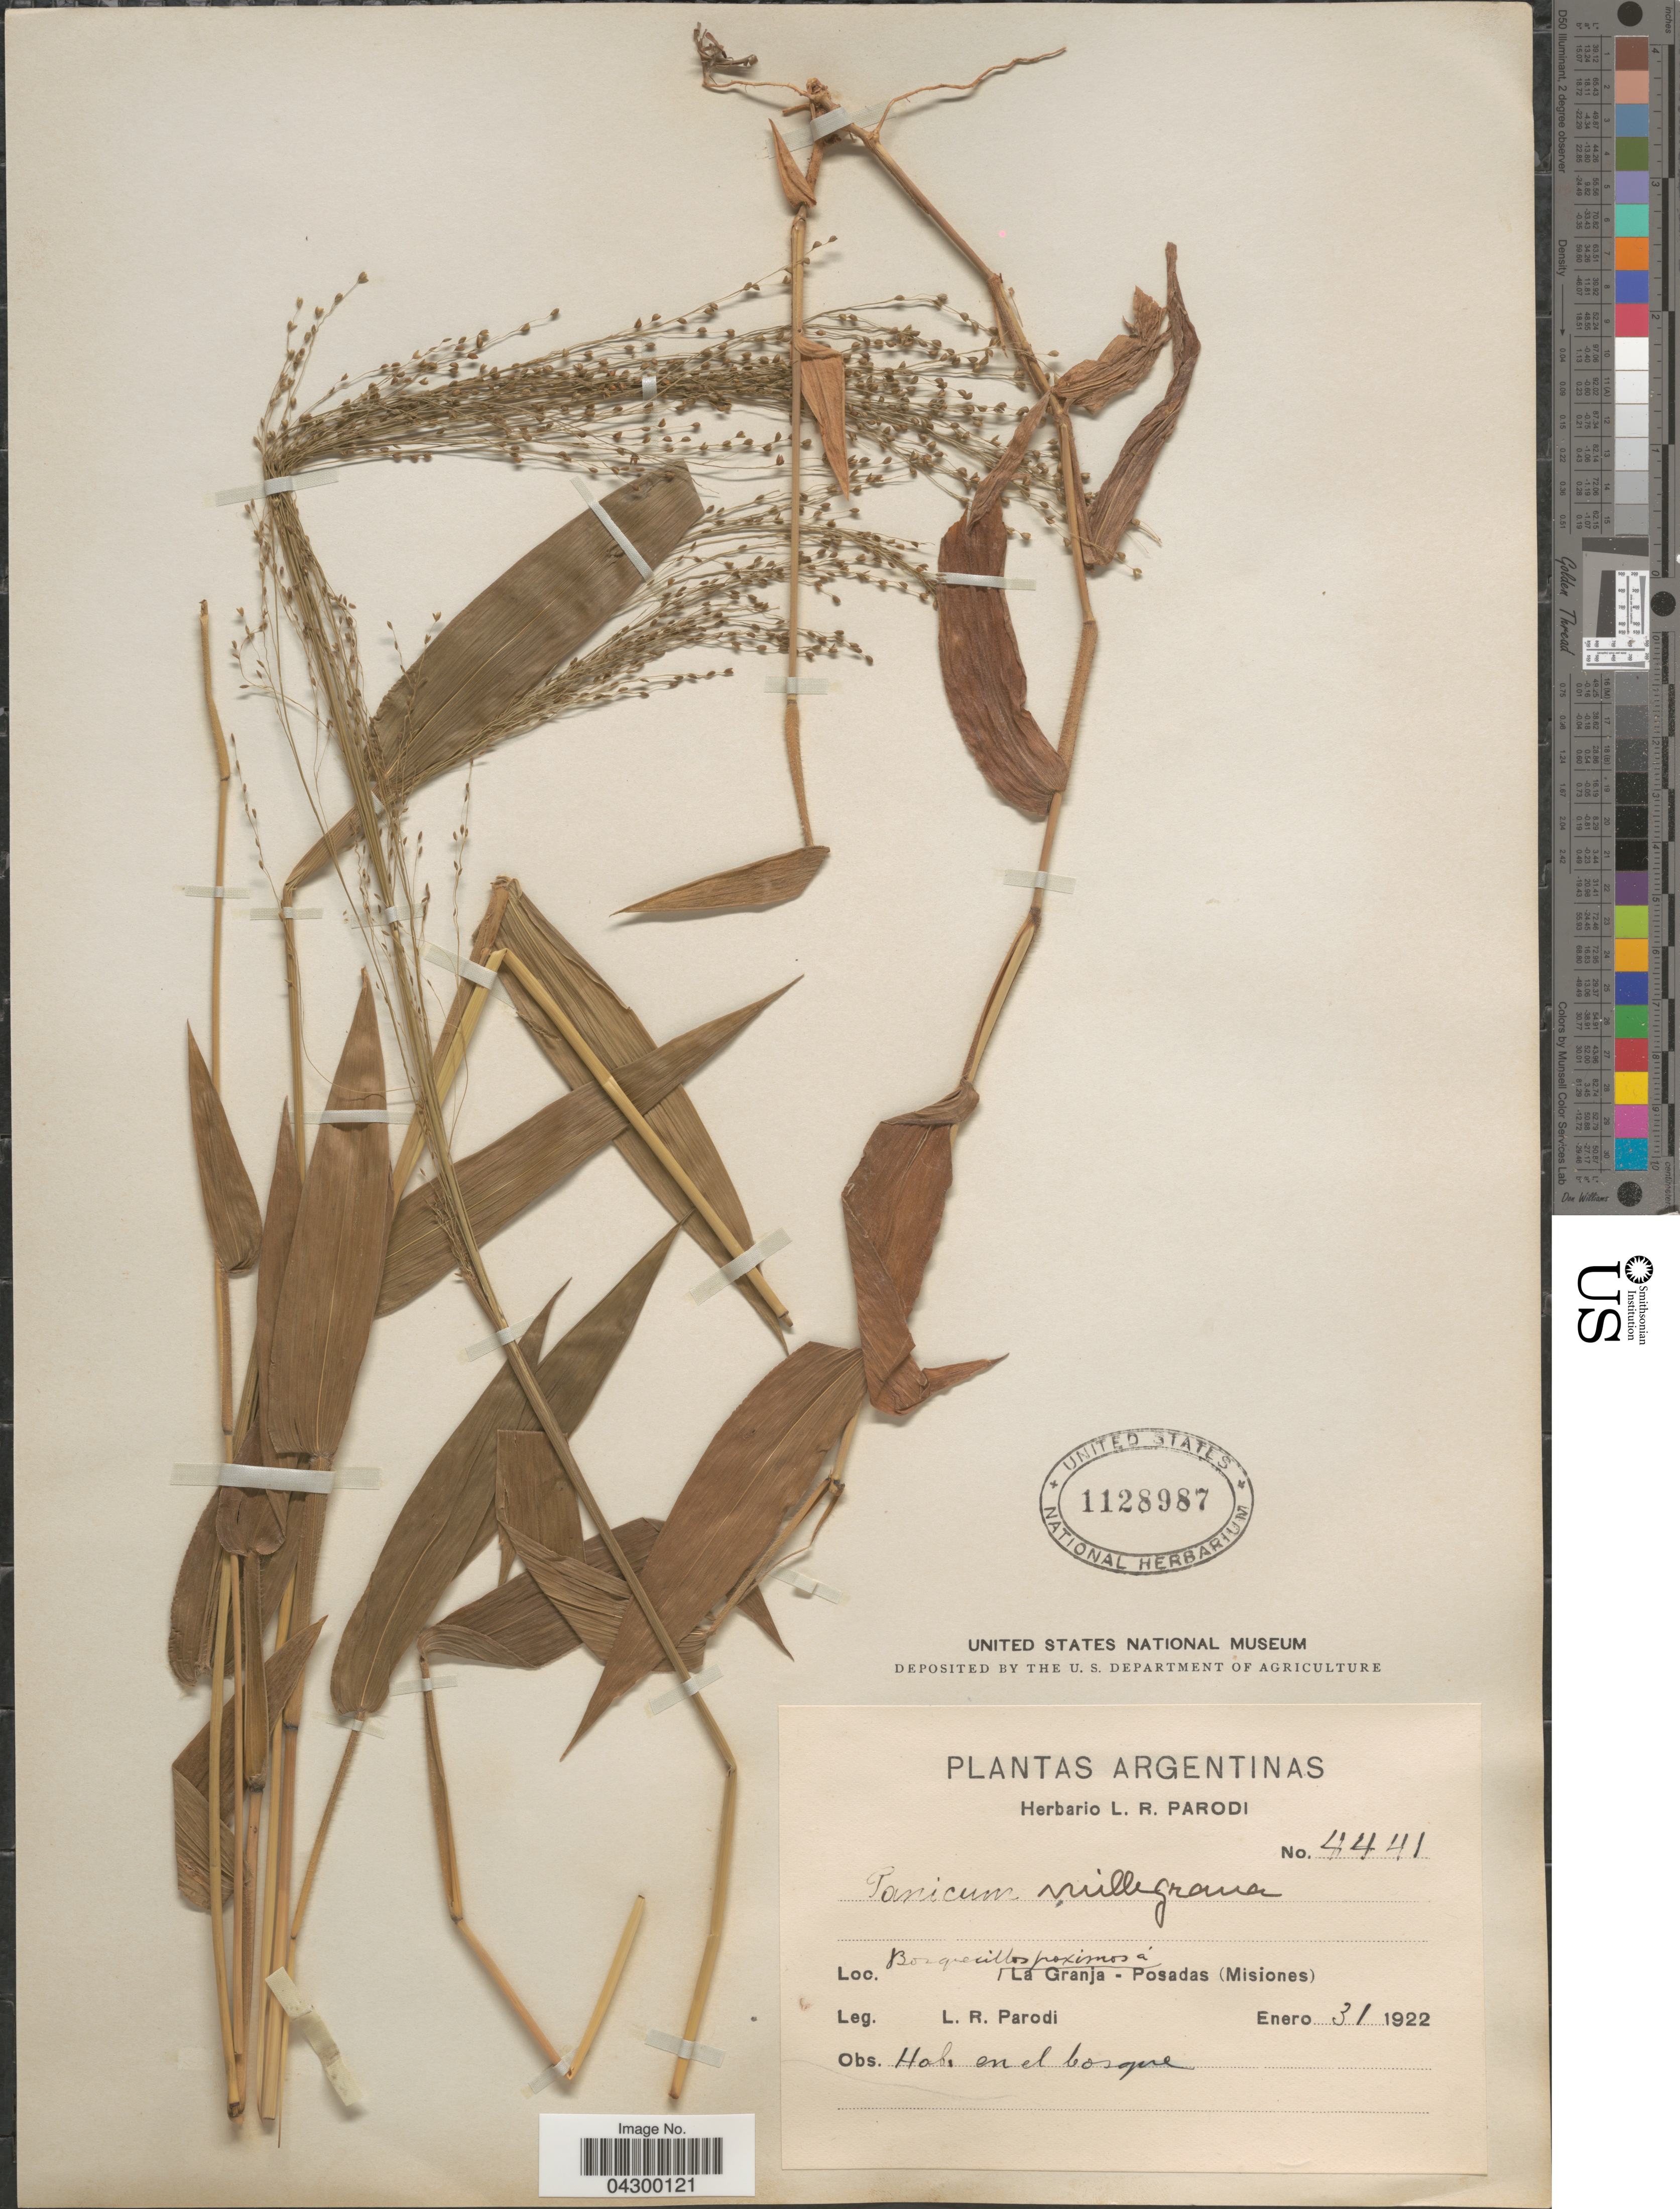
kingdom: Plantae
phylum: Tracheophyta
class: Liliopsida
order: Poales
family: Poaceae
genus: Panicum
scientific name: Panicum millegrana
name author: Poir.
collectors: L. R. Parodi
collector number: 4441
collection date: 1922-01-31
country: Argentina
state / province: Misiones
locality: Bosquecillos proximos á La Granja - Posadas.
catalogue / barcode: US 1128987